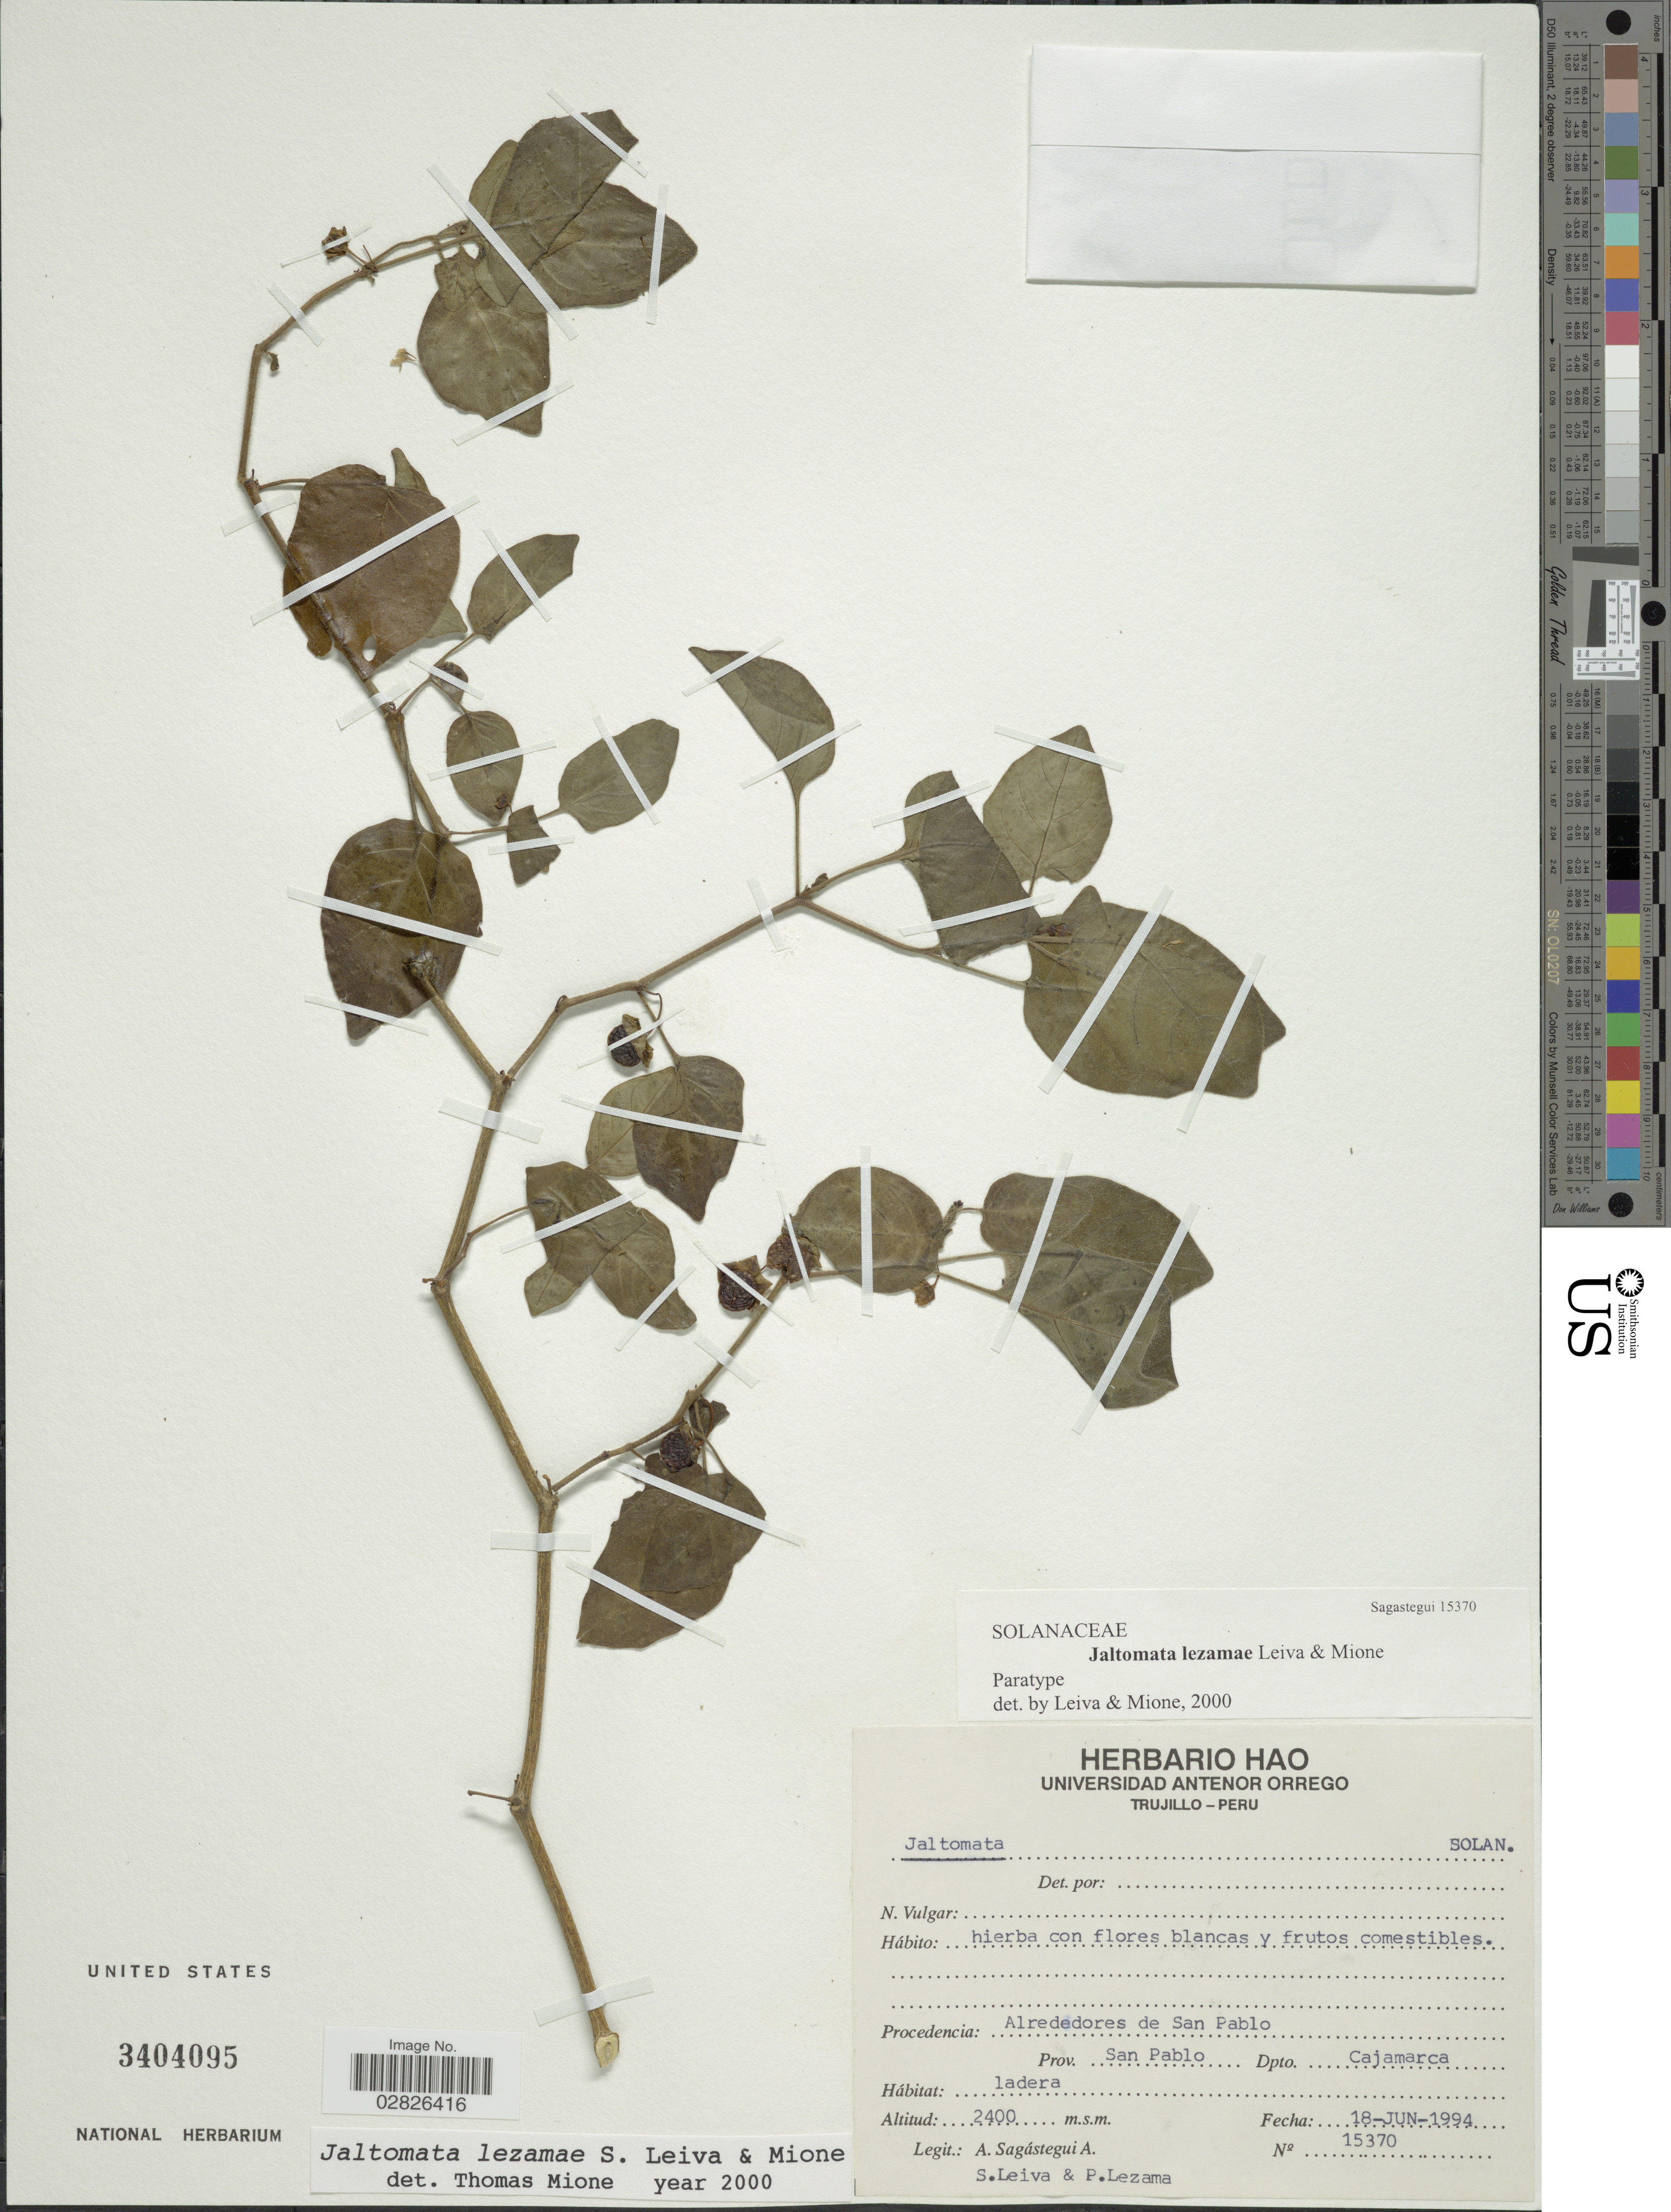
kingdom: Plantae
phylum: Tracheophyta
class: Magnoliopsida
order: Solanales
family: Solanaceae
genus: Jaltomata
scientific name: Jaltomata lezamae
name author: S. Leiva & Mione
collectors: A. Sagástegui A., S. Leiva & P. Lezama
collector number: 15370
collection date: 1994-06-18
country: Peru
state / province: Cajamarca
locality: Procedencia Alrededores de San Pablo, Prov. San Pablo, Dpto. Cajamarca.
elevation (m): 2400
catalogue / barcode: US 3404095